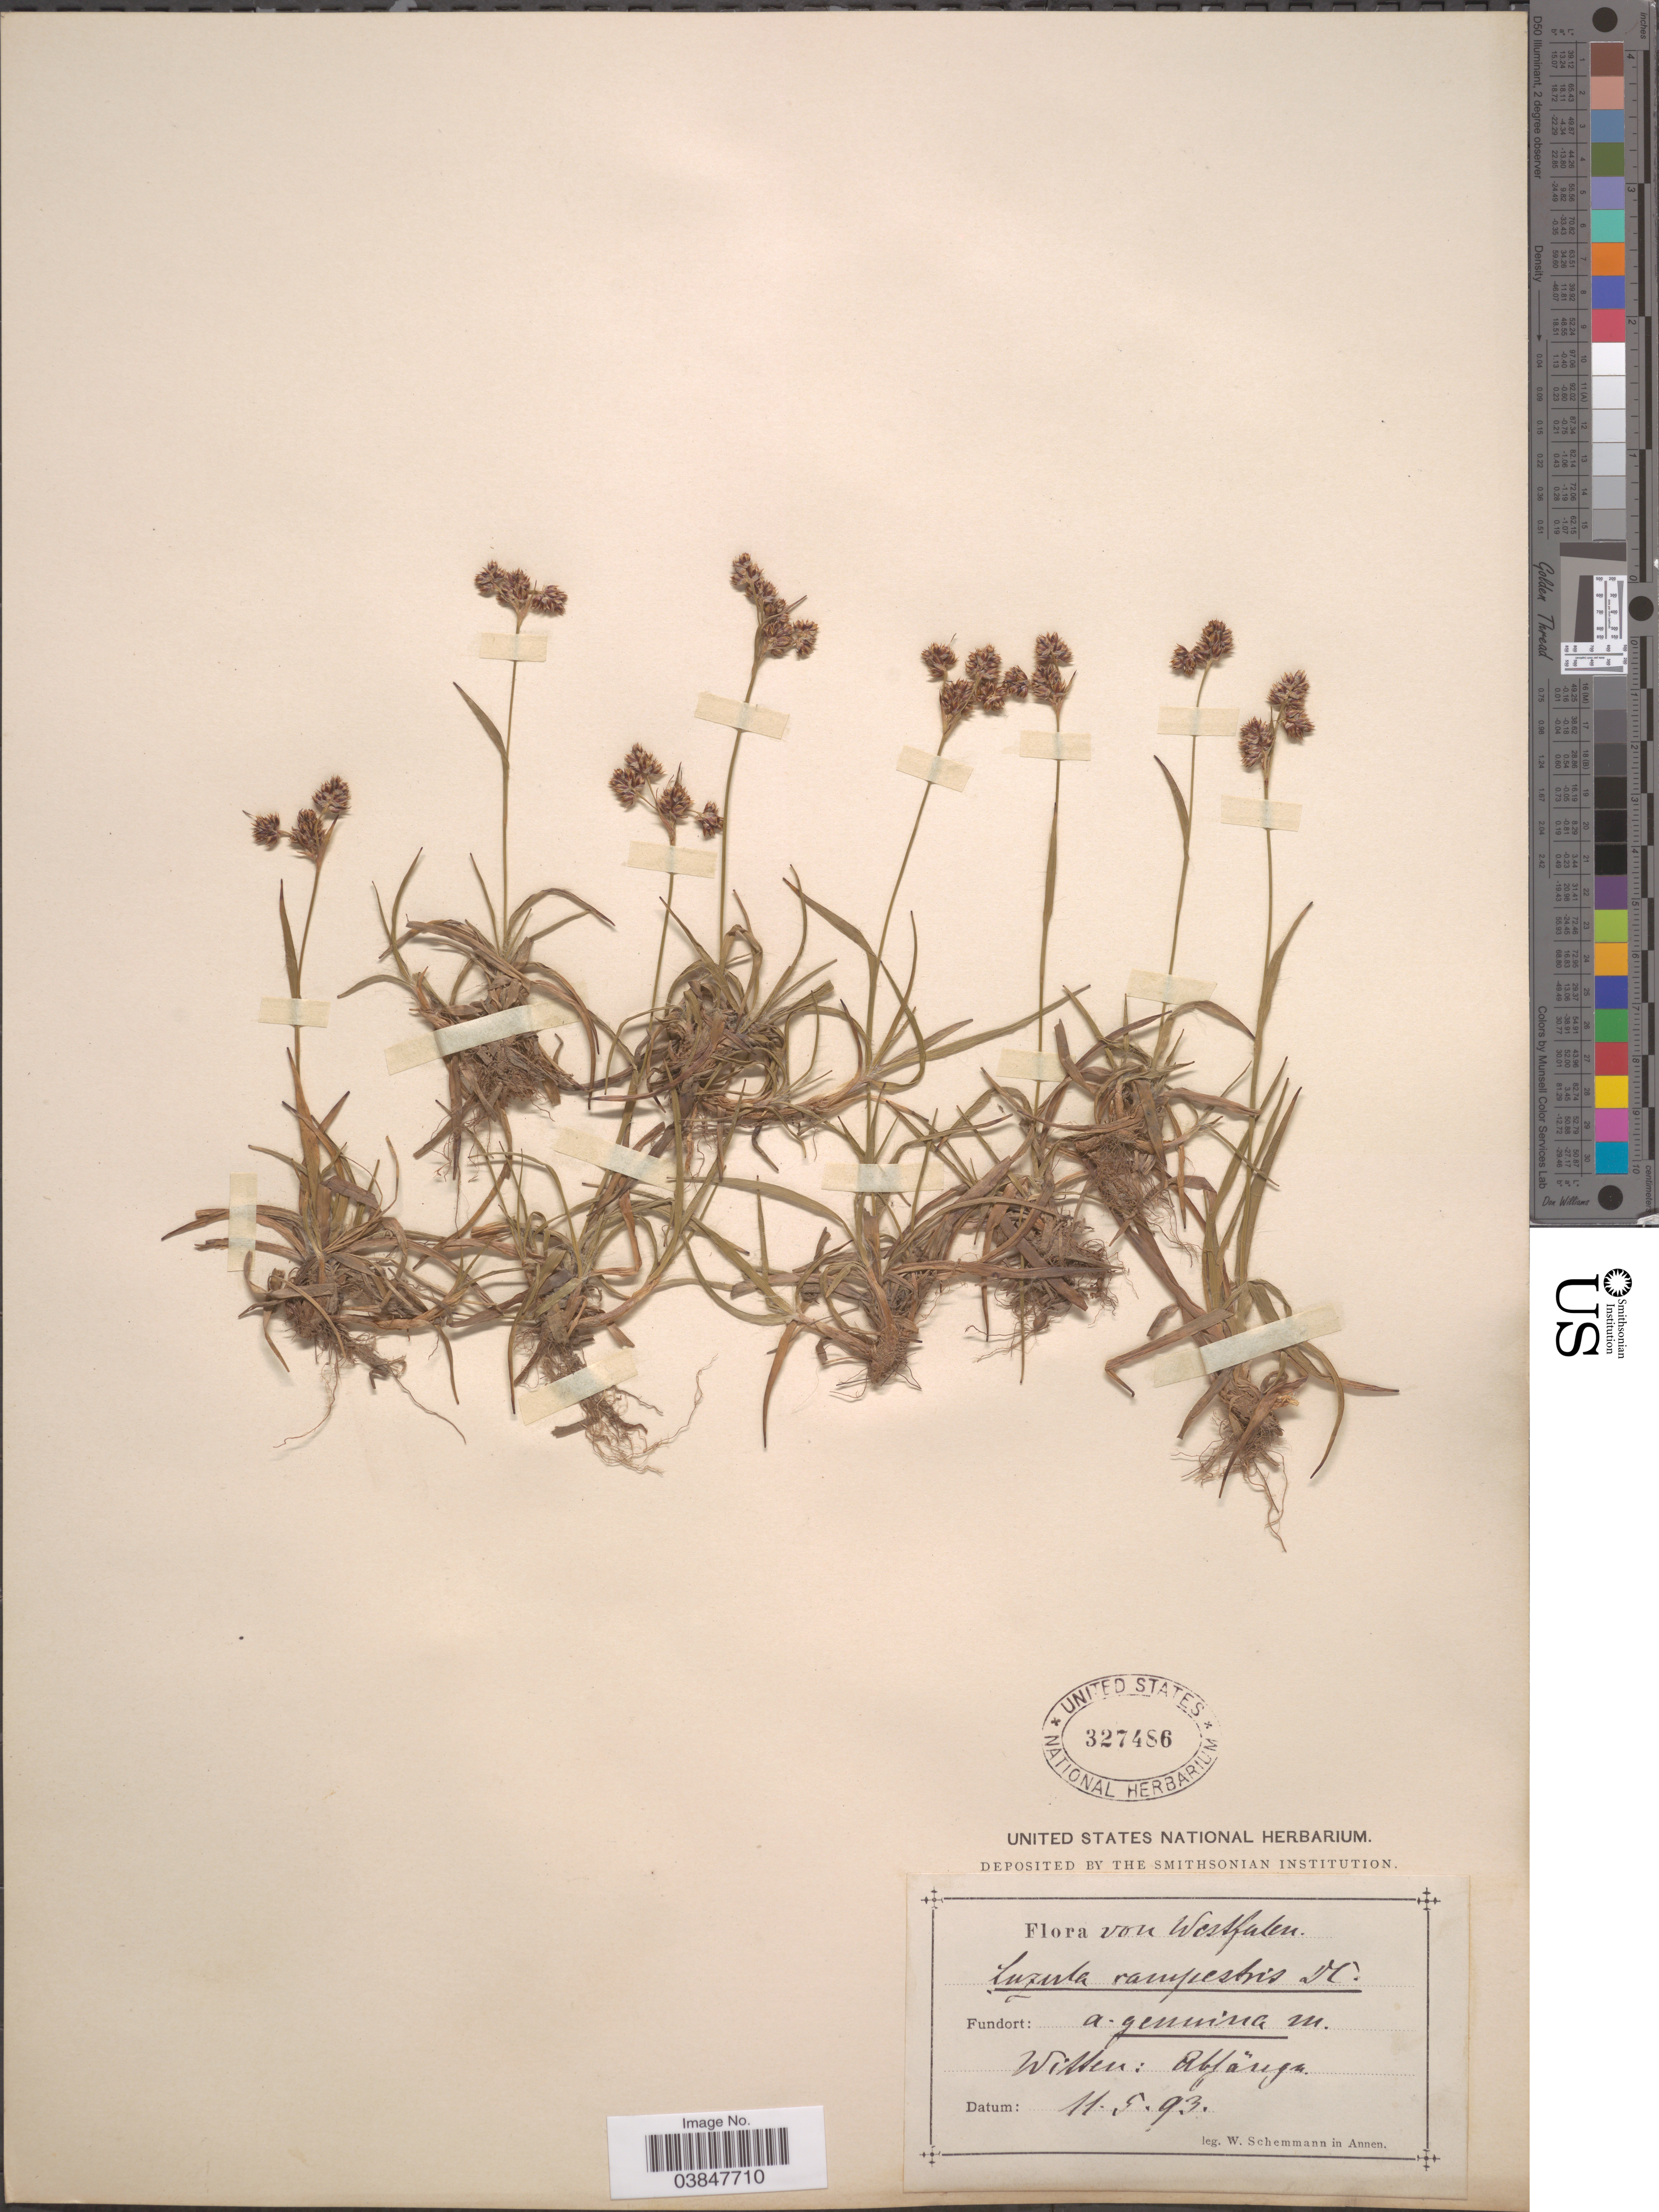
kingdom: Plantae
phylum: Tracheophyta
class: Liliopsida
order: Poales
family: Juncaceae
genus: Luzula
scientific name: Luzula campestris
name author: (L.) DC.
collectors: W. Schemmann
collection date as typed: Transcribed d/m/y: 11/5/93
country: Germany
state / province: Nordrhein-Westfalen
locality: Westfalen. Witten: Ablängu [interpreted].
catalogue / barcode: US 327486